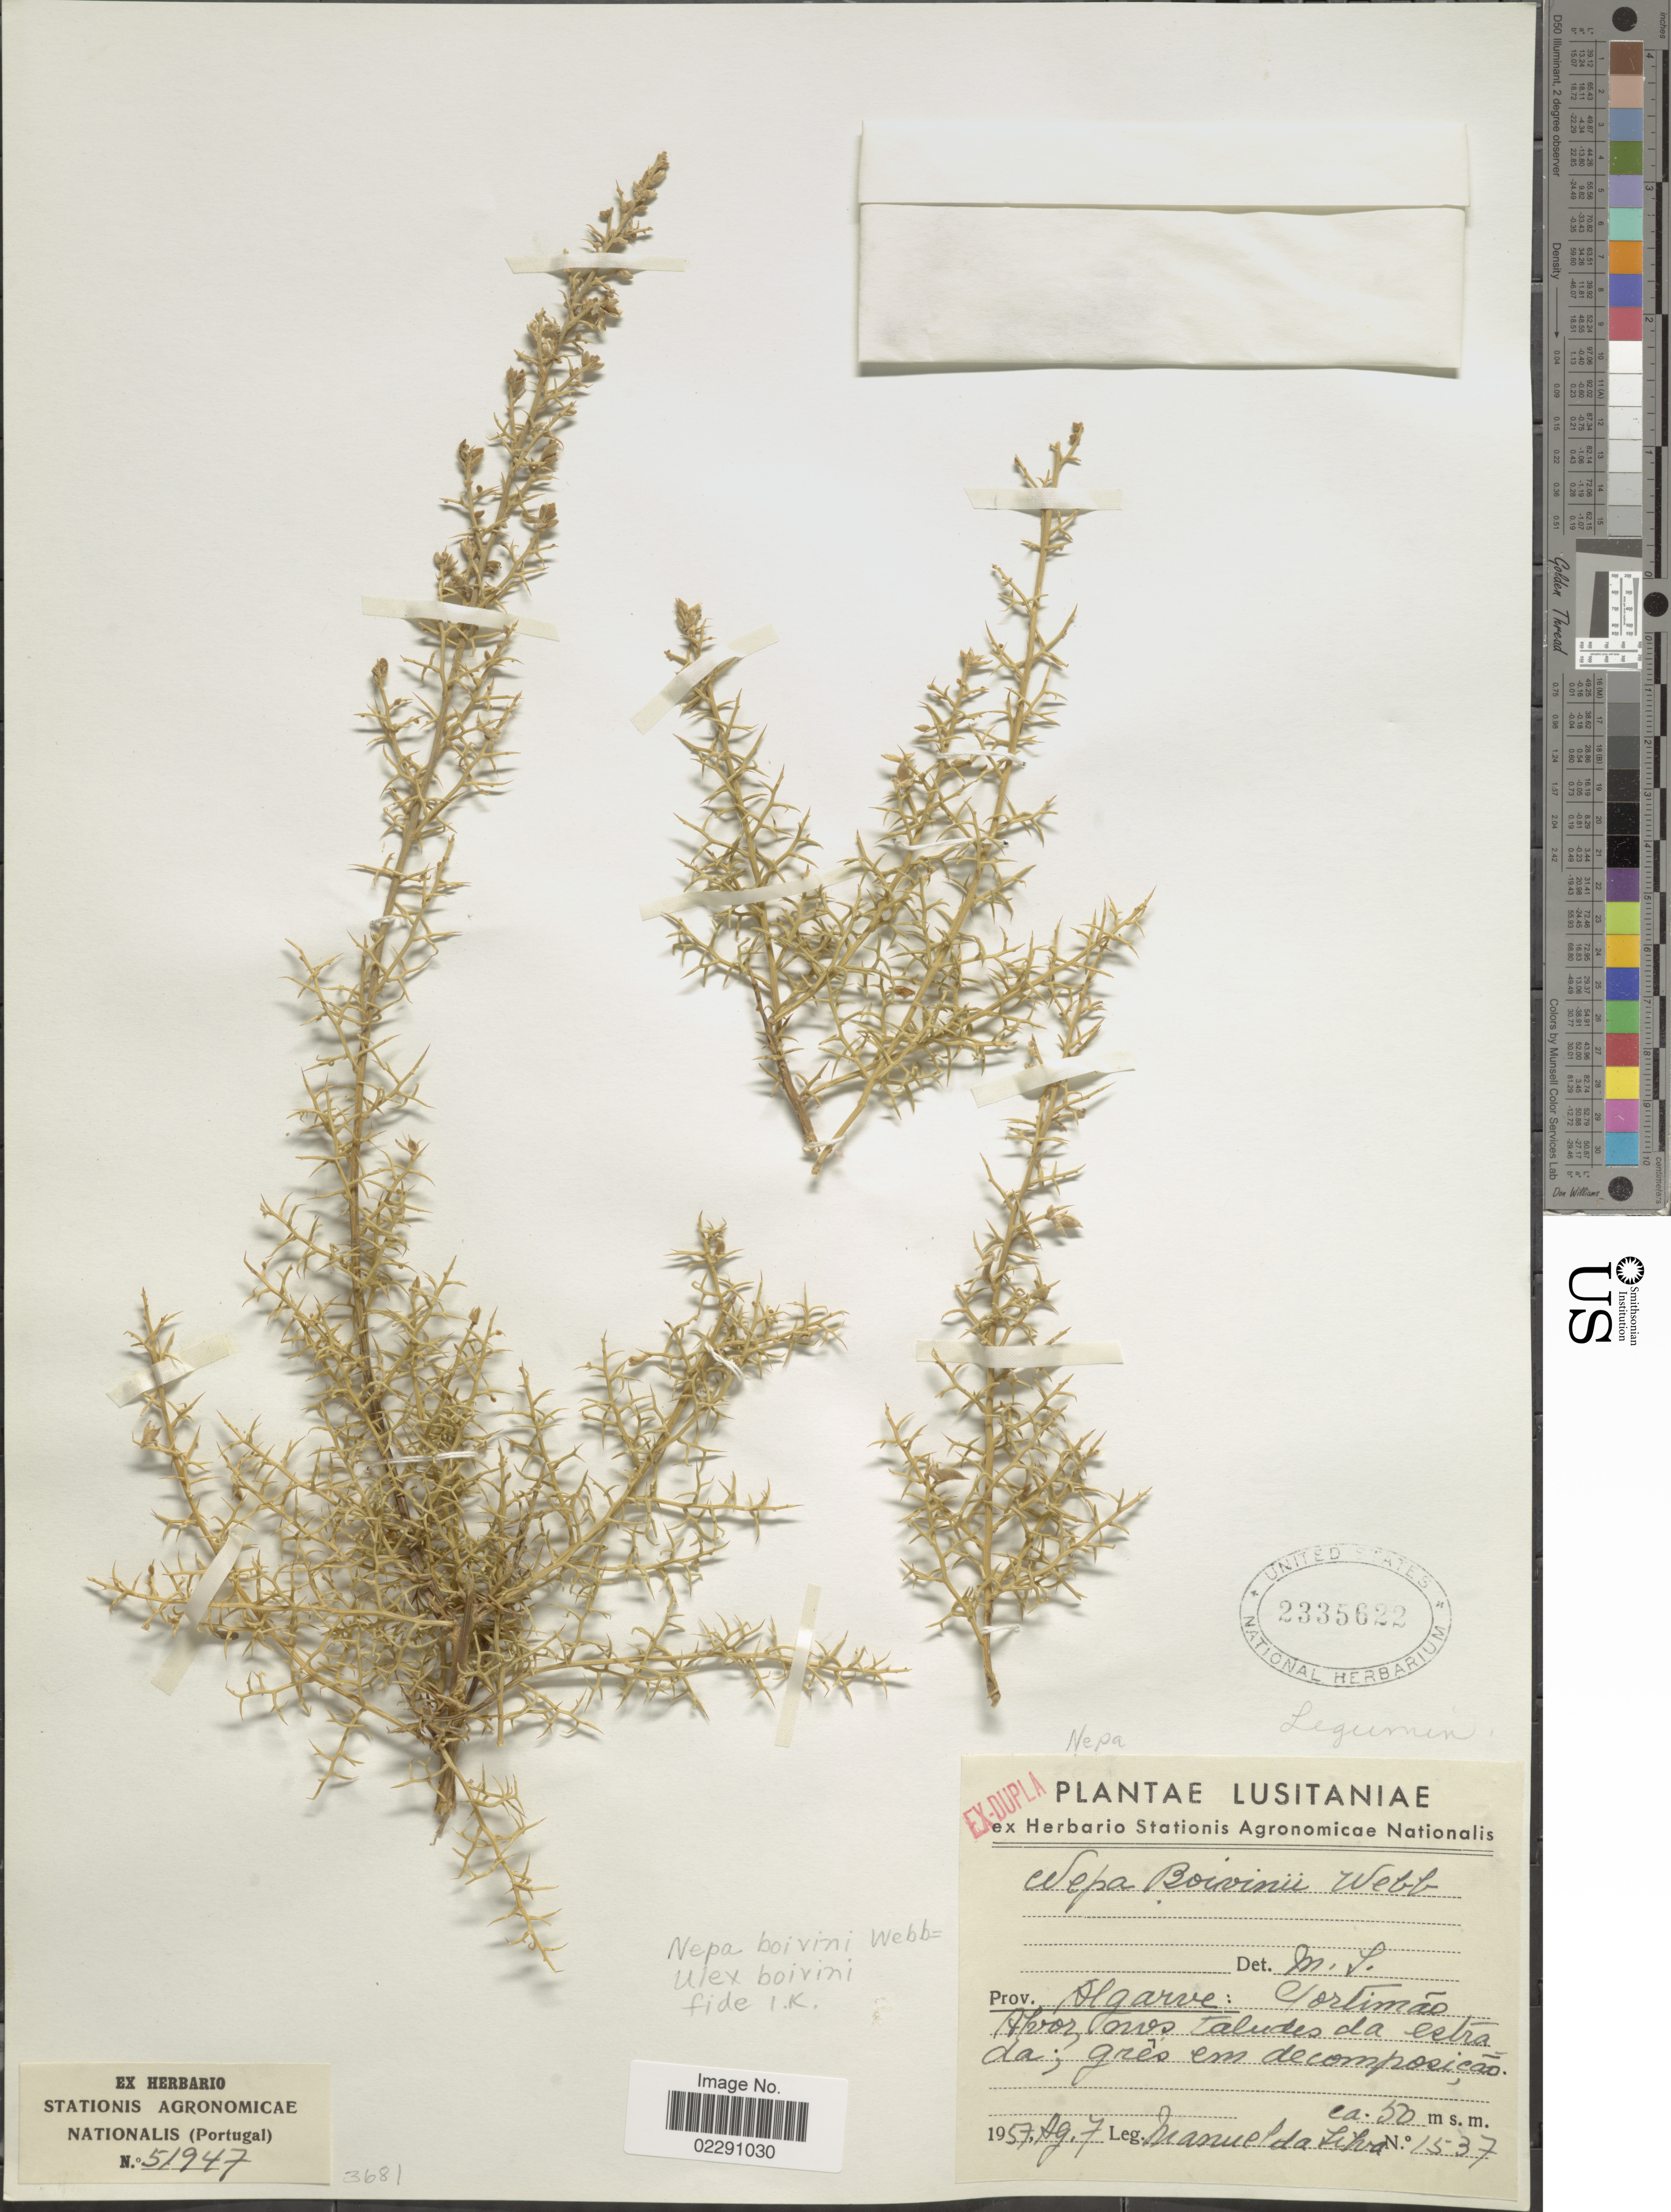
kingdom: Plantae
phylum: Tracheophyta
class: Magnoliopsida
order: Fabales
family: Fabaceae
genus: Ulex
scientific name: Ulex boivinii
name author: Webb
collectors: M. Da Silva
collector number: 1537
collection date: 1957-08-07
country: Portugal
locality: Lusitaniae, Prov. Algarve, Cortimas Alvor [interpreted]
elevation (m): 50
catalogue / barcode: US 2335622